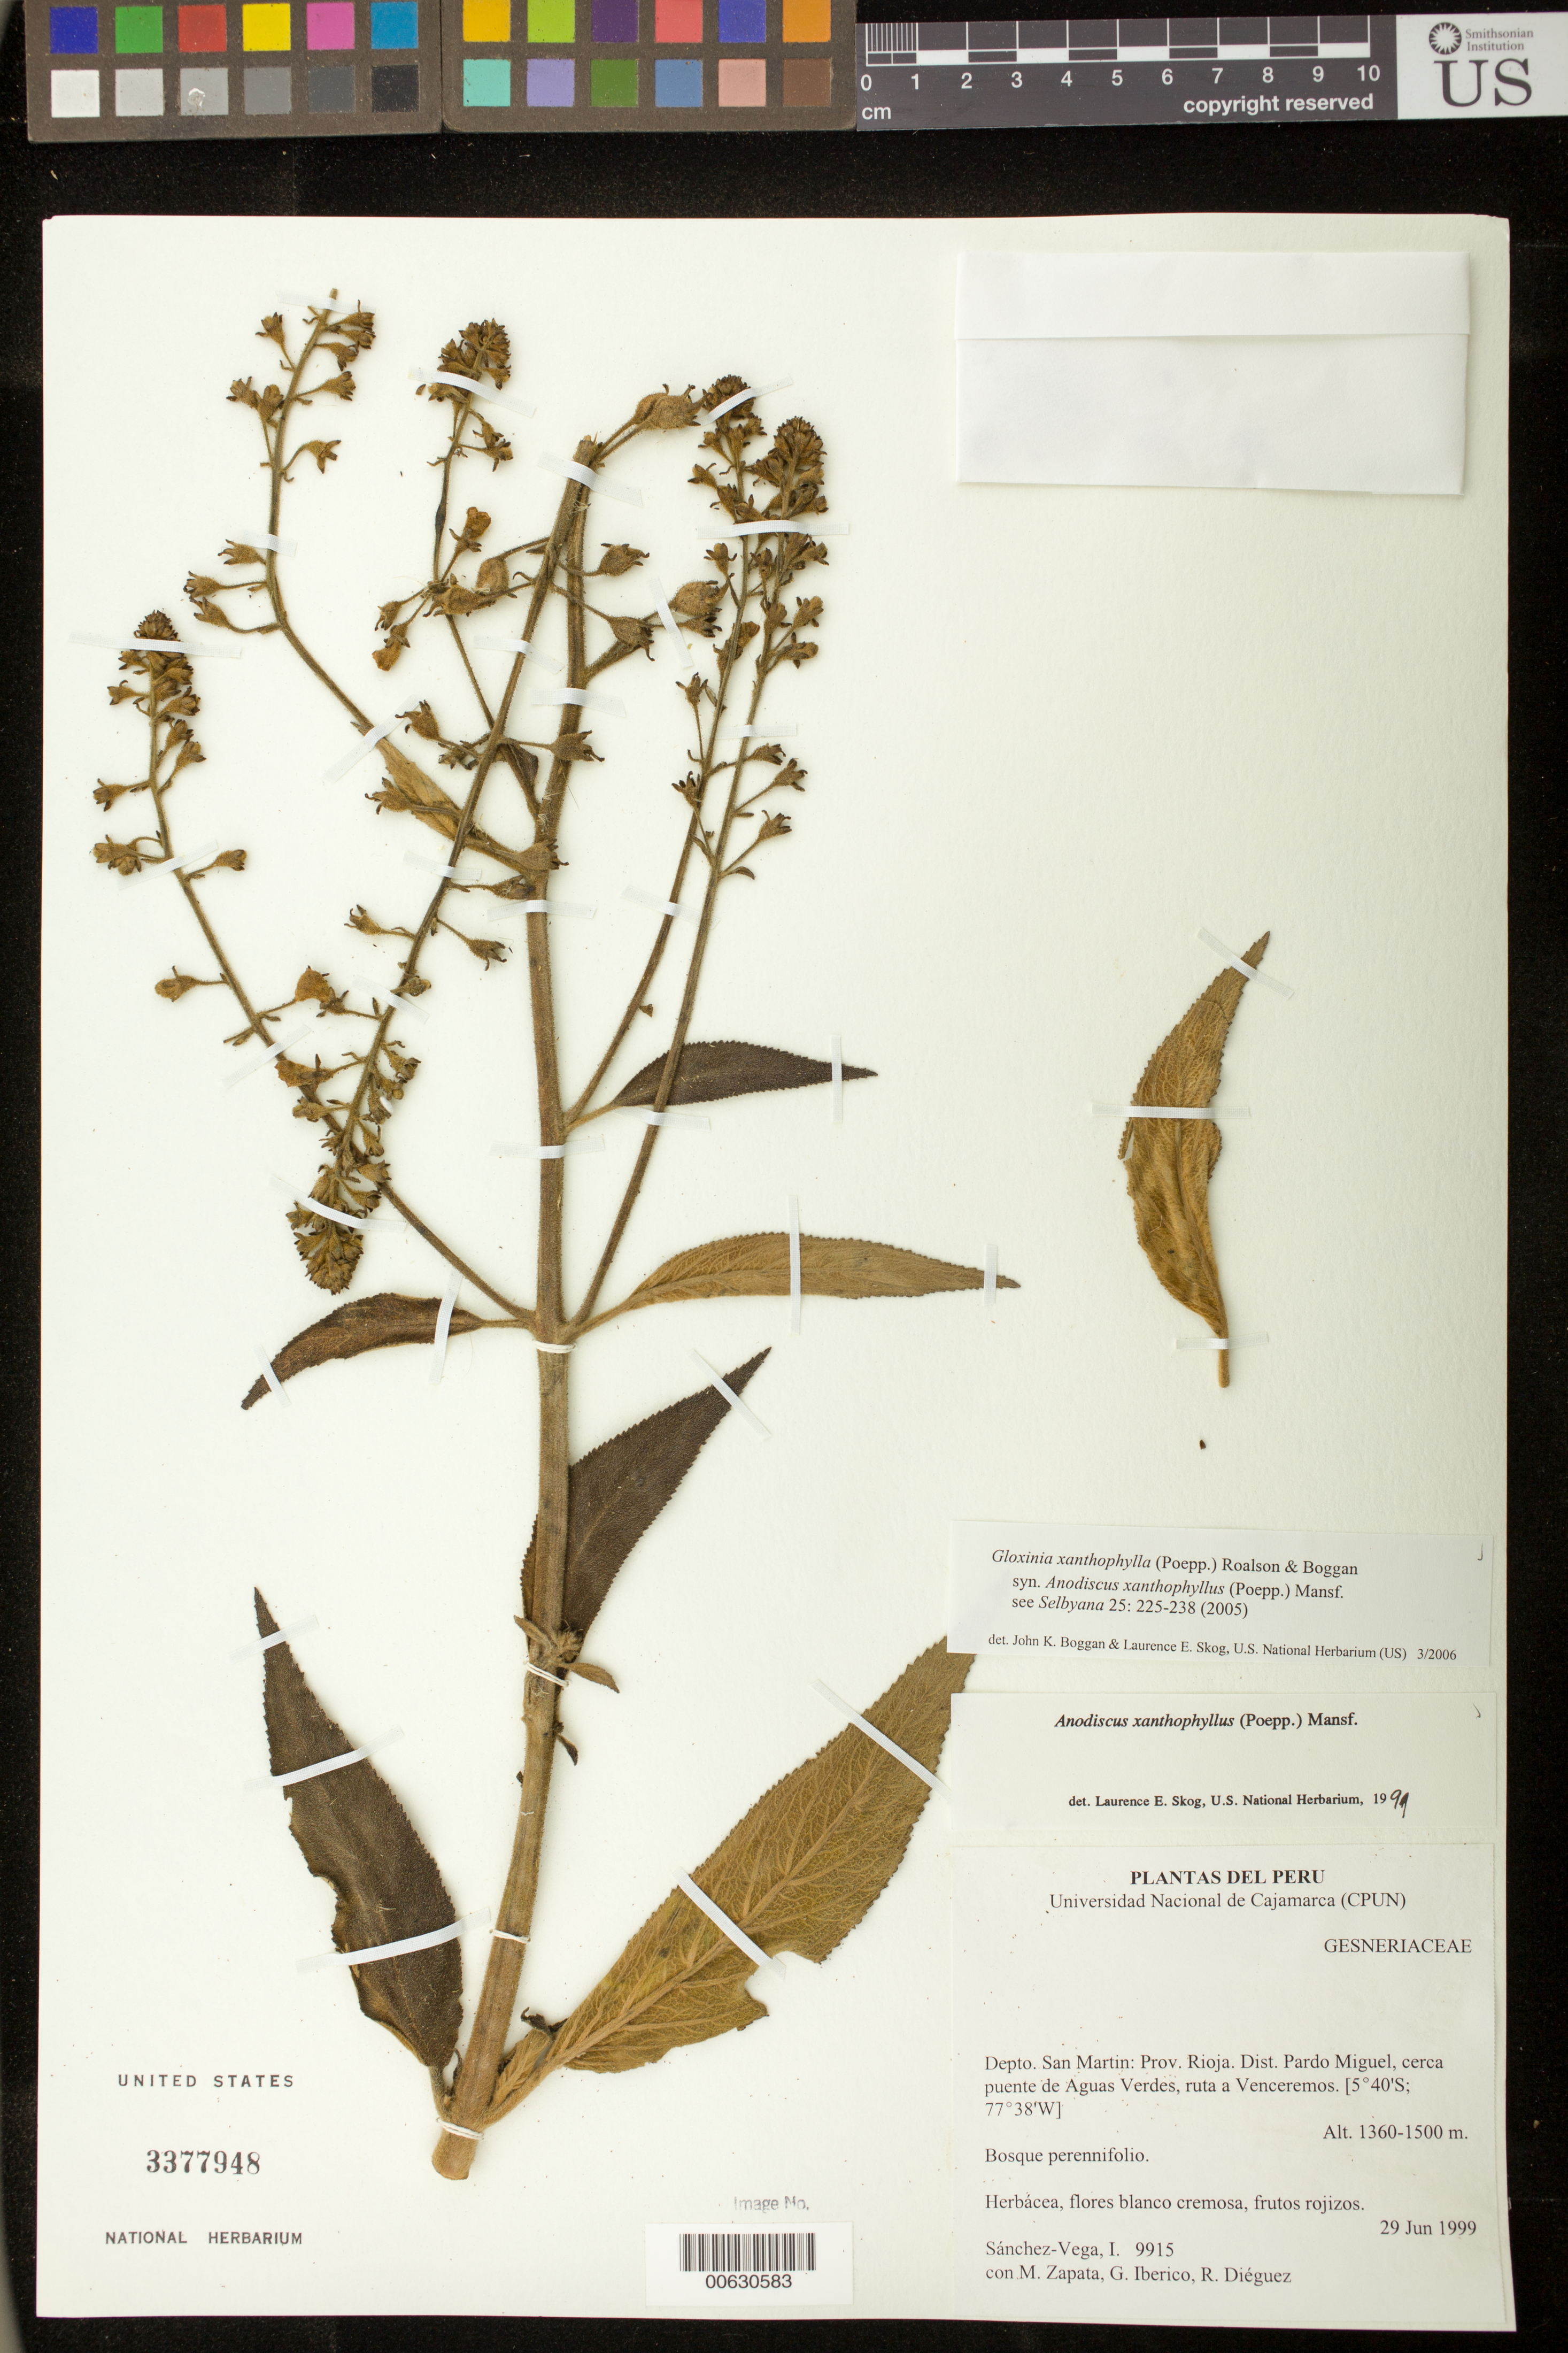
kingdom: Plantae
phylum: Tracheophyta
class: Magnoliopsida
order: Lamiales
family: Gesneriaceae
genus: Gloxinia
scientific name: Gloxinia xanthophylla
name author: (Poepp.) Roalson & Boggan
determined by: Boggan, J. K.; Skog, L. E.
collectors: I. M. Sánchez Vega, M. Zapata, G. Iberico & R. Dieguez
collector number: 9915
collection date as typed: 29 Jun 1999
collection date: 1999-06-29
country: Peru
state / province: San Martín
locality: Prov. Rioja, Dist. Pardo Miguel, cerca puente de Aguas Verdes, ruta a Venceremos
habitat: Bosque perennifolio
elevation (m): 1360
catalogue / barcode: US 3377948